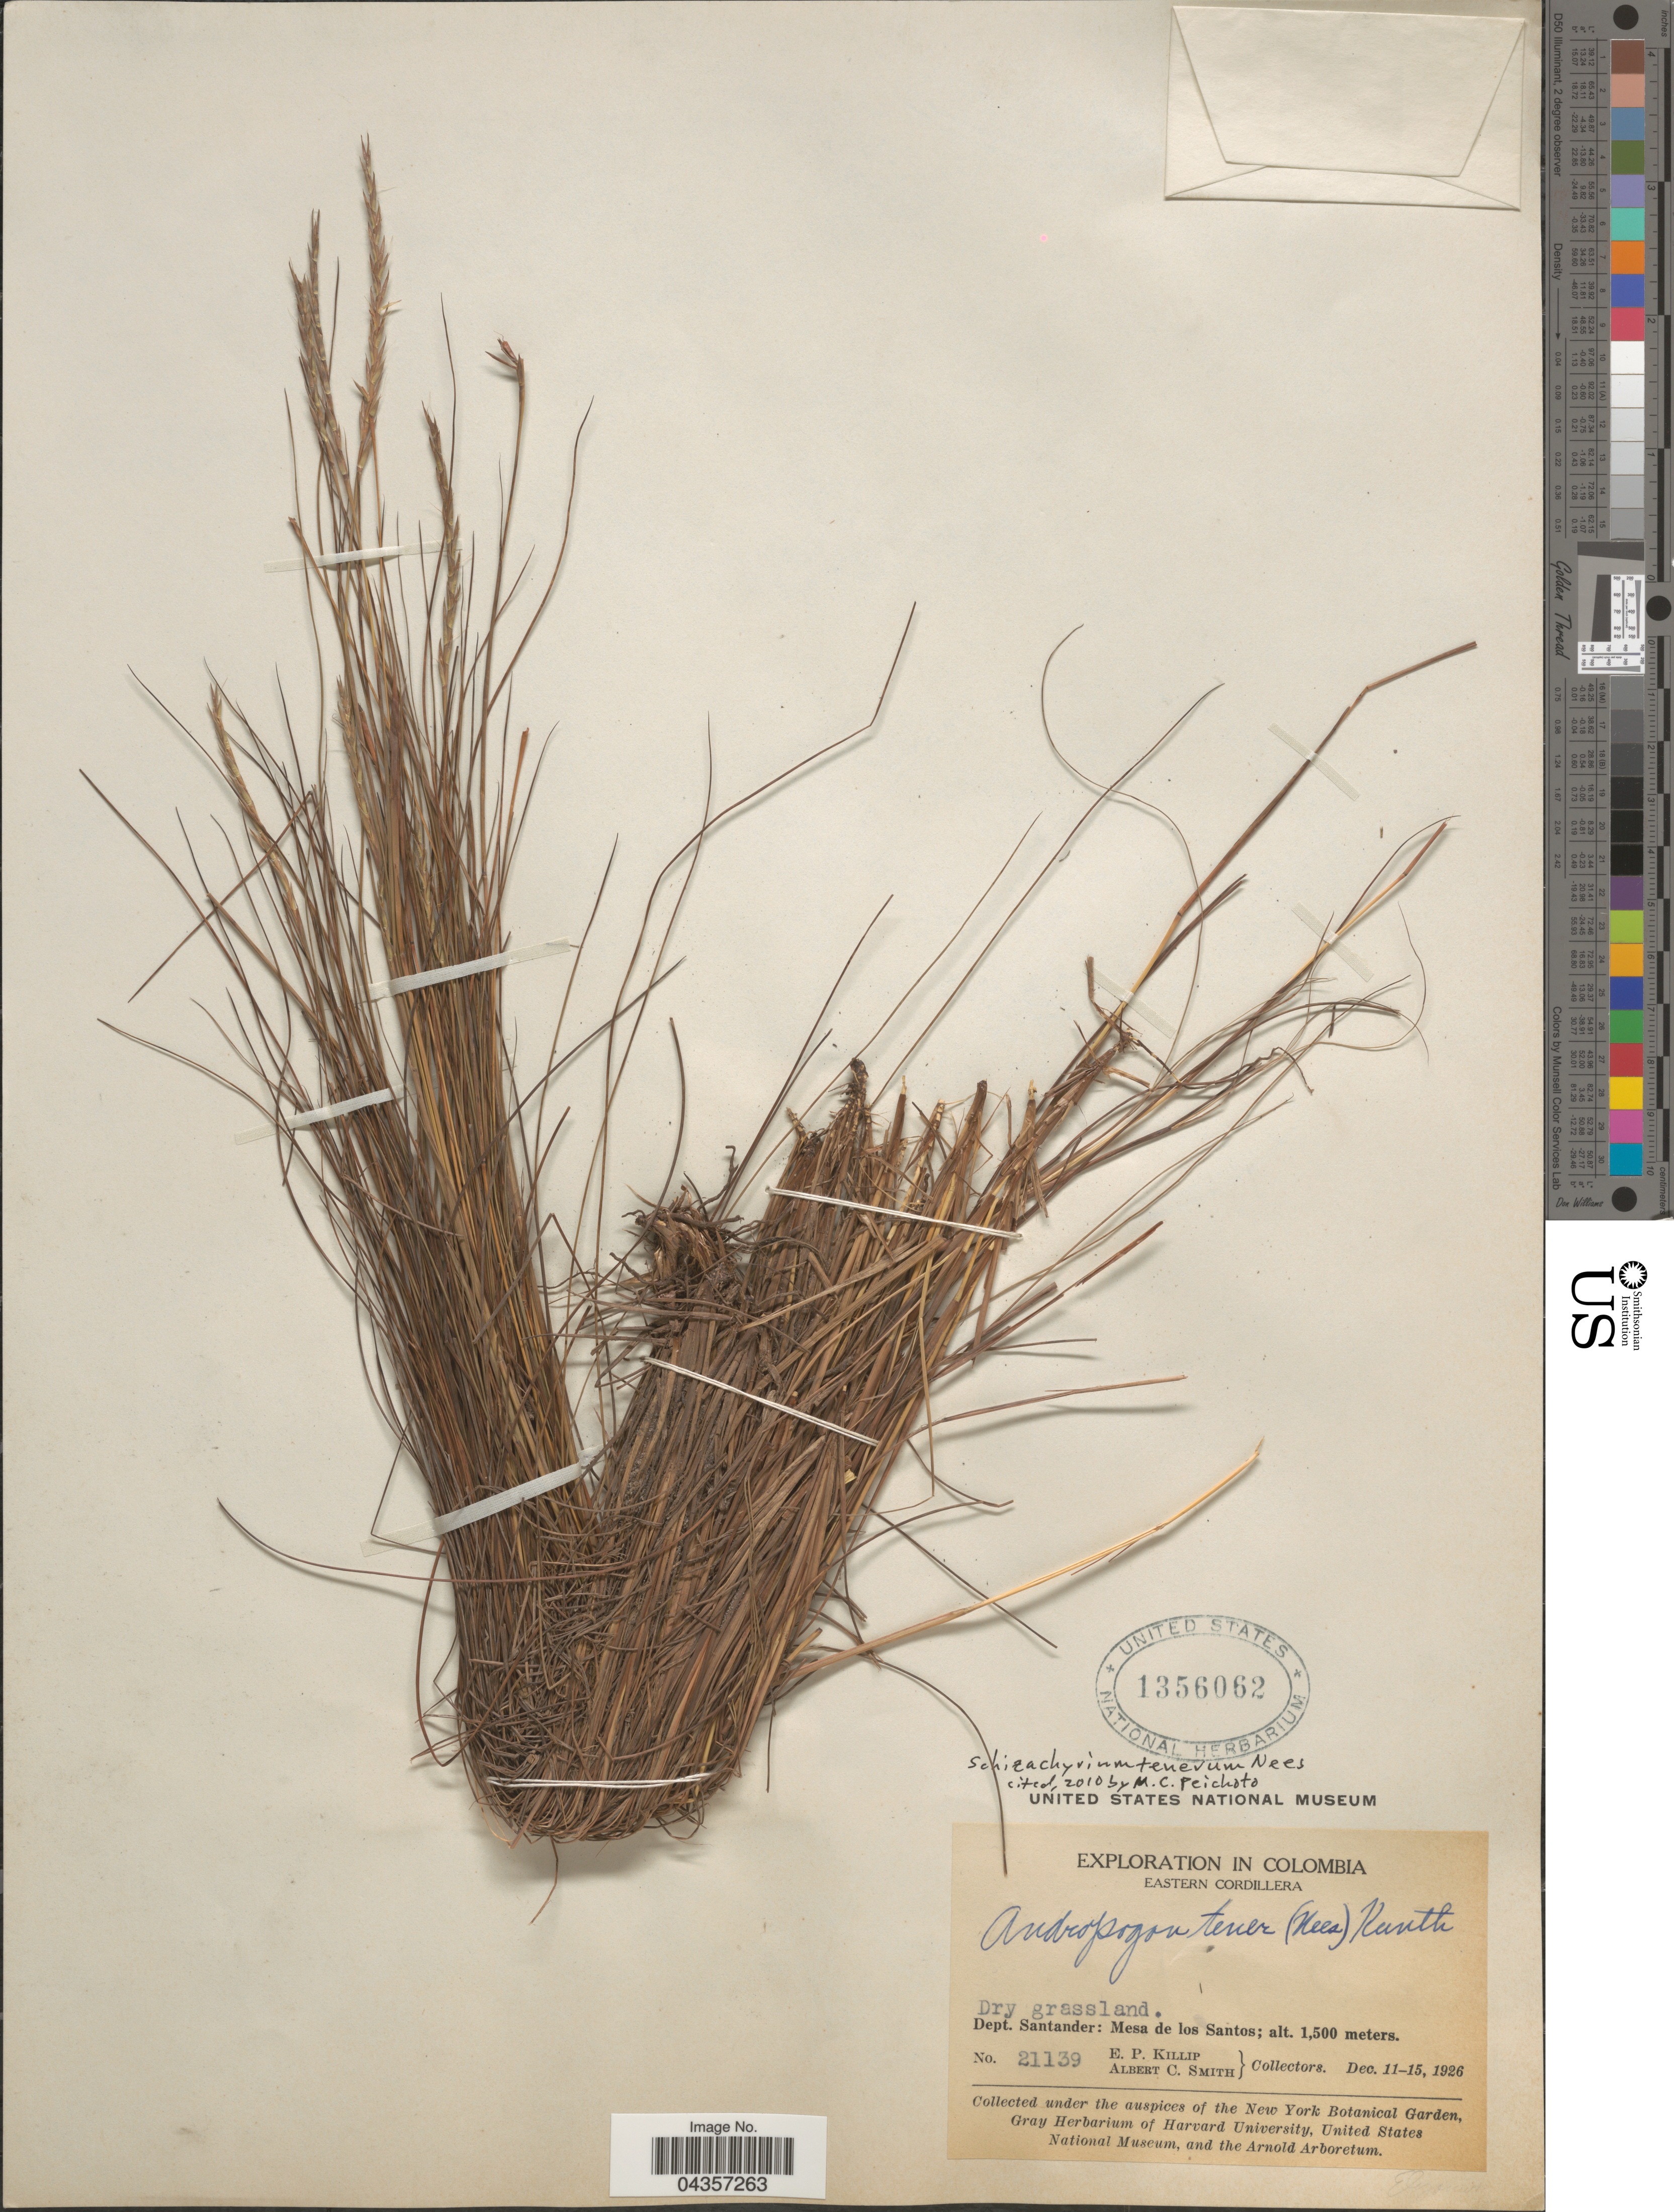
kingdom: Plantae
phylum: Tracheophyta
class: Liliopsida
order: Poales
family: Poaceae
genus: Schizachyrium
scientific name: Schizachyrium tenerum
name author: Nees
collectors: E. P. Killip & A. C. Smith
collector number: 21139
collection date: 1926-12-11/1926-12-15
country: Colombia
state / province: Santander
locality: Exploration in Colombia. Eastern Cordillera. Dept. Santander: Mesa de los Santos.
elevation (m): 1500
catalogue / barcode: US 1356062